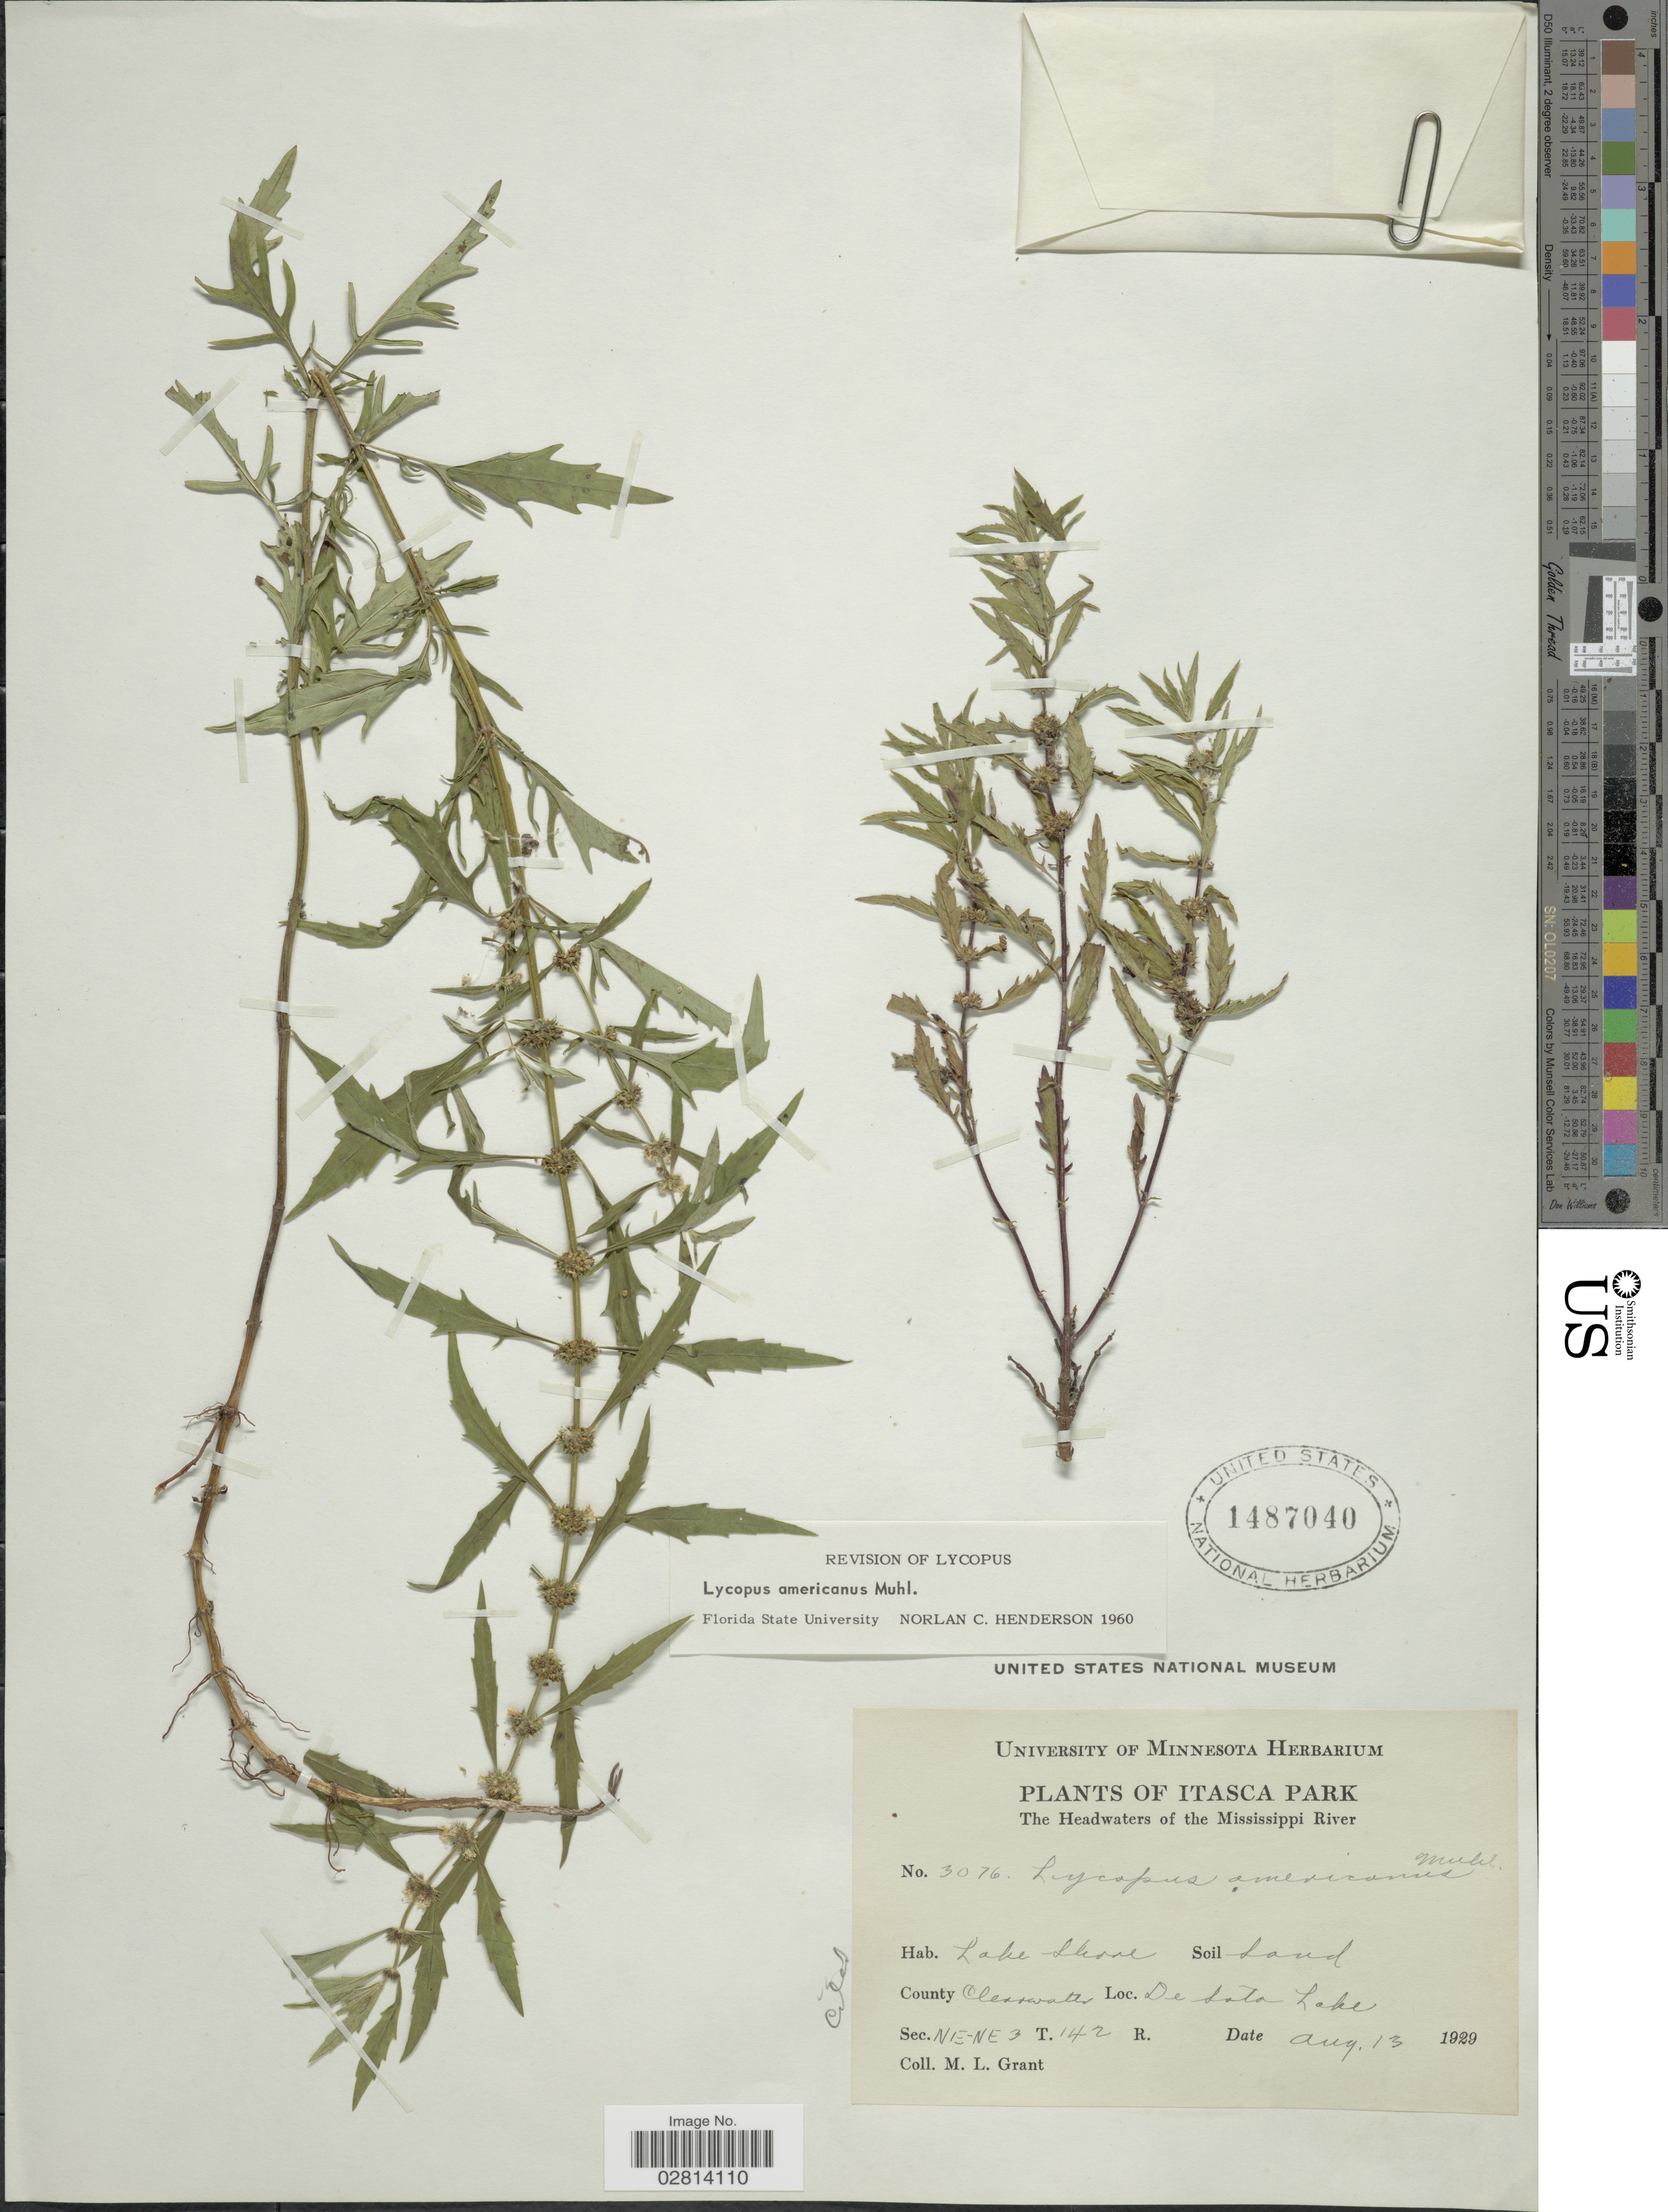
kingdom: Plantae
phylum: Tracheophyta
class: Magnoliopsida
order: Lamiales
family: Lamiaceae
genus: Lycopus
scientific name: Lycopus americanus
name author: Muhl. ex W.P.C. Barton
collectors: M. L. Grant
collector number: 3076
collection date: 1929-08-13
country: United States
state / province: Minnesota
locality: Itasca Park, The Headwaters of the Mississippi River, Lake shore, County Clearwater, De Soto Lake, Sec. NE-NE 3 T. 142 R.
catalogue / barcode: US 1487040